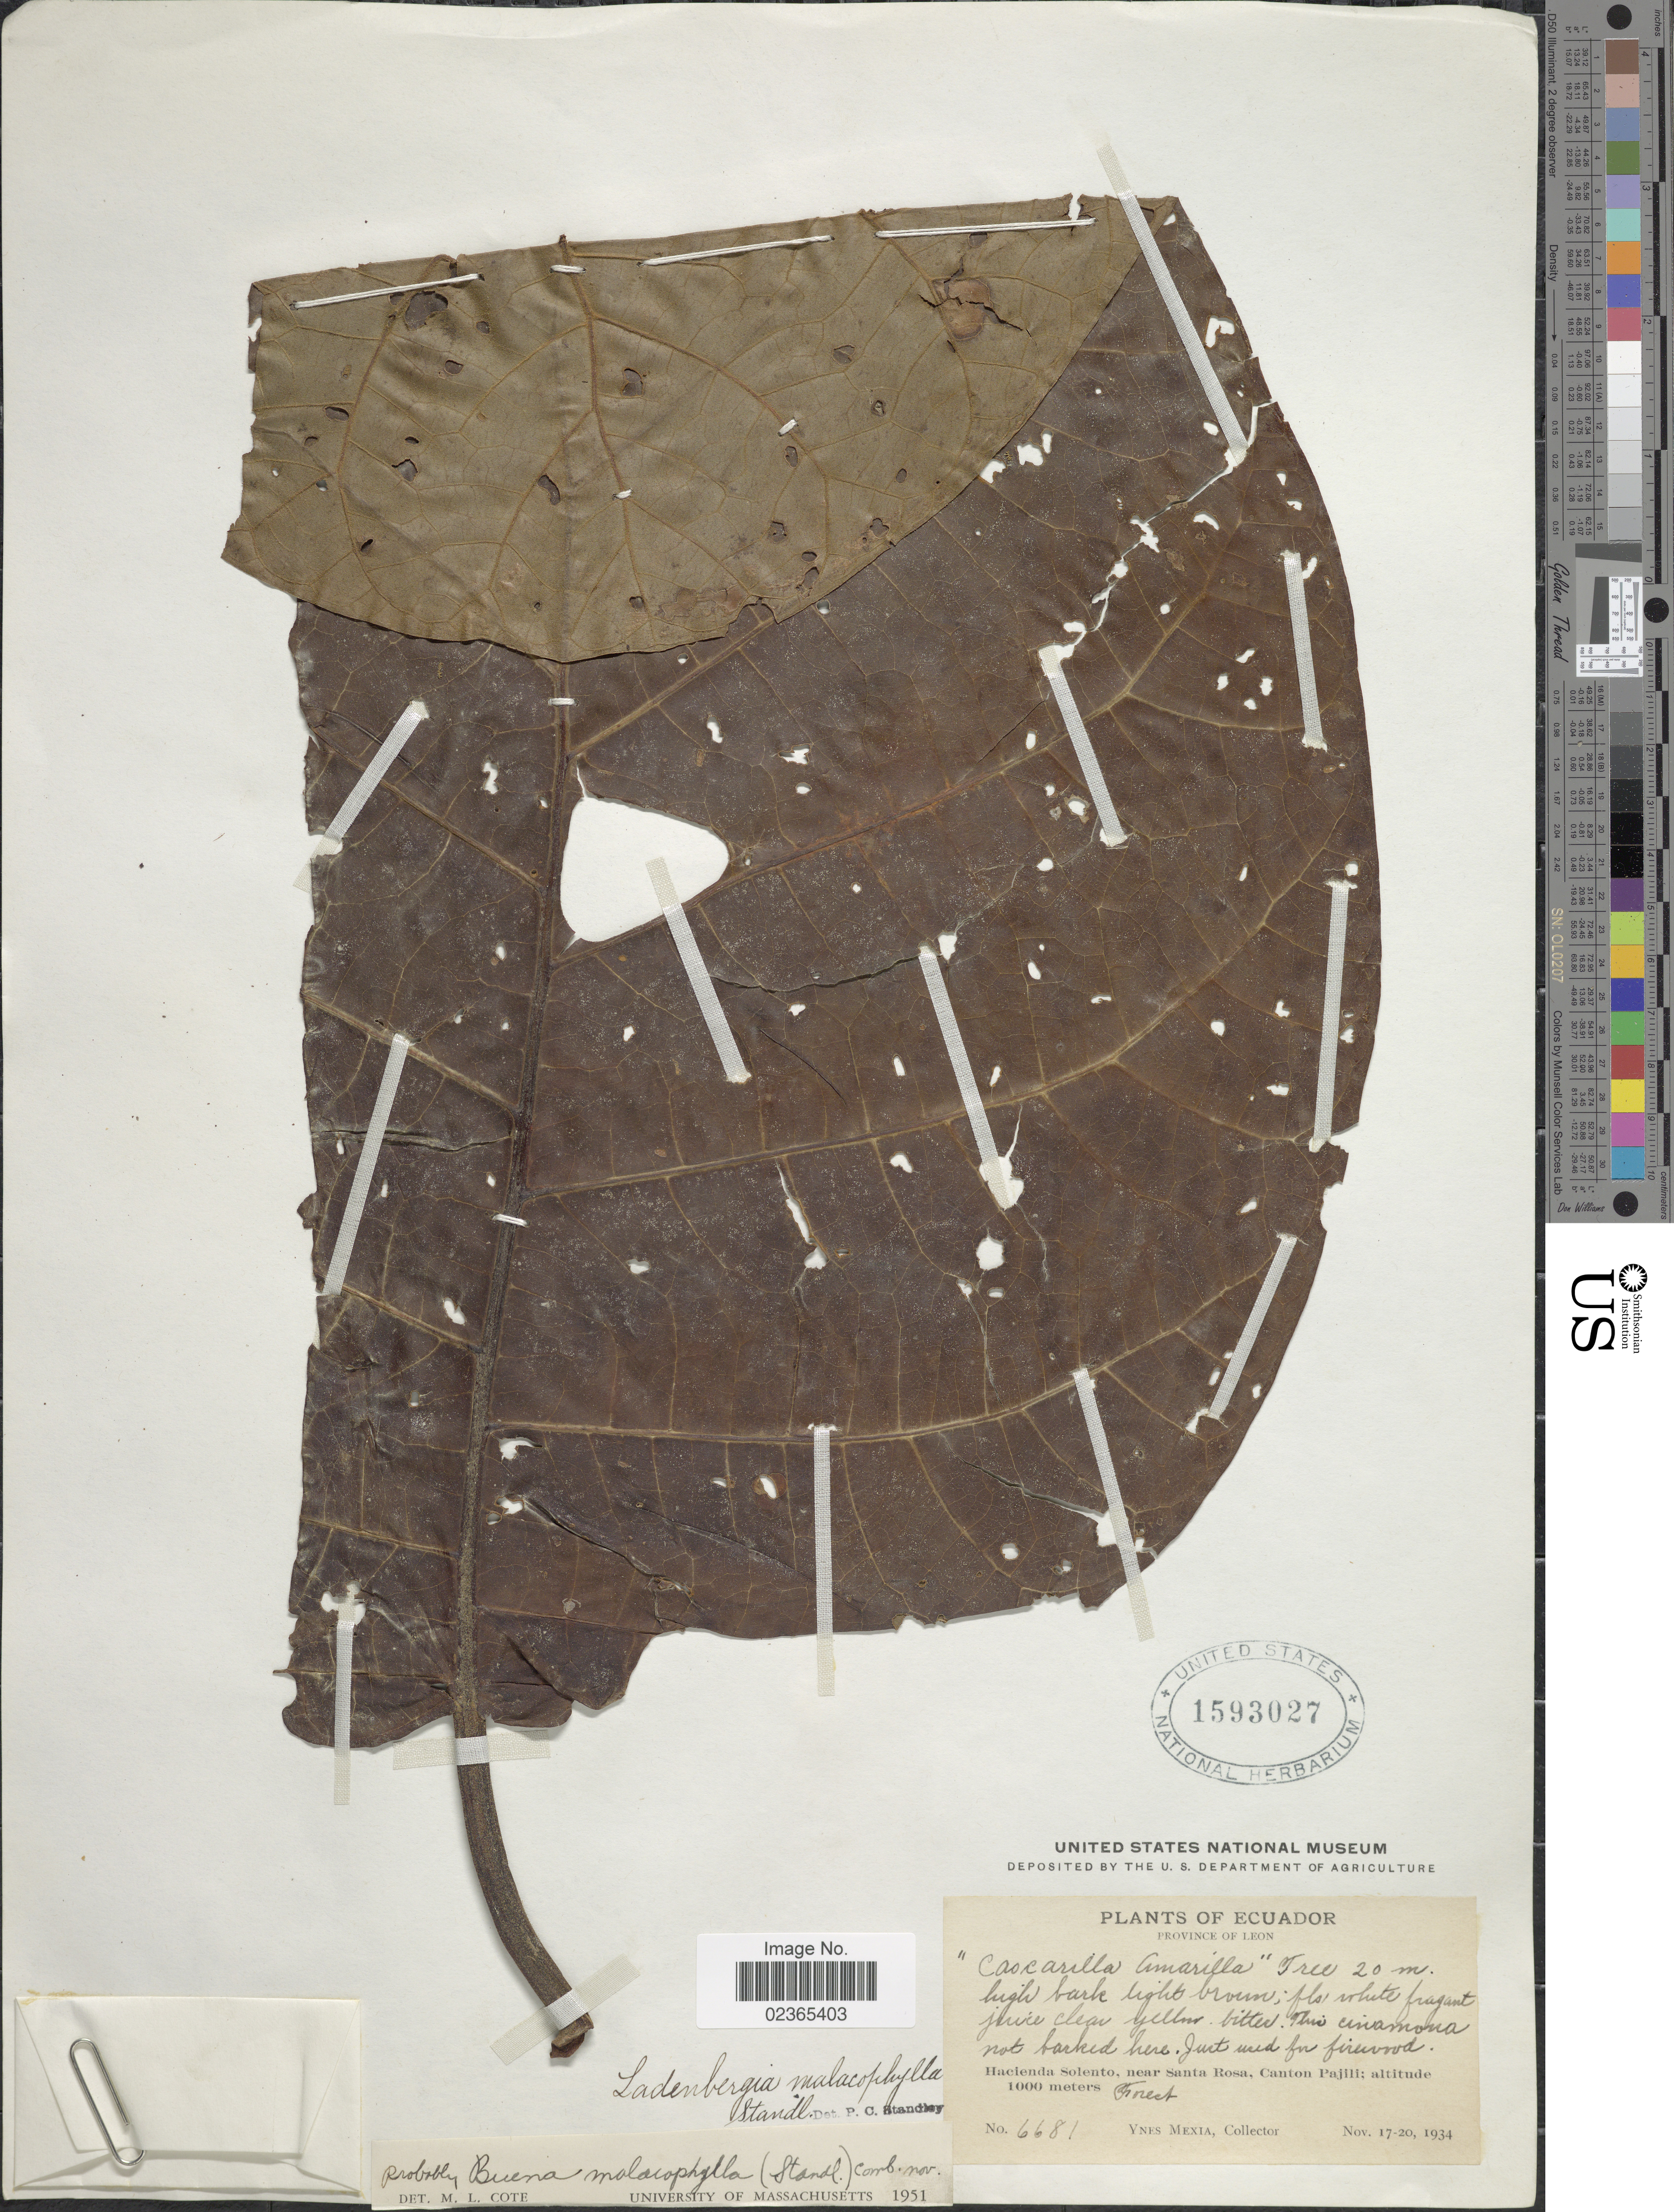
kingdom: Plantae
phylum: Tracheophyta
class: Magnoliopsida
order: Gentianales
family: Rubiaceae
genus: Ladenbergia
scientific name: Ladenbergia malacophylla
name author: Standl.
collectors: Y. Mexia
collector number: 6681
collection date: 1934-11-17/1934-11-20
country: Ecuador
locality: Province of Leon, Hacienda Solento, near Santa Rosa, Canton Pajili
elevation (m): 1000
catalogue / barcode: US 1593027